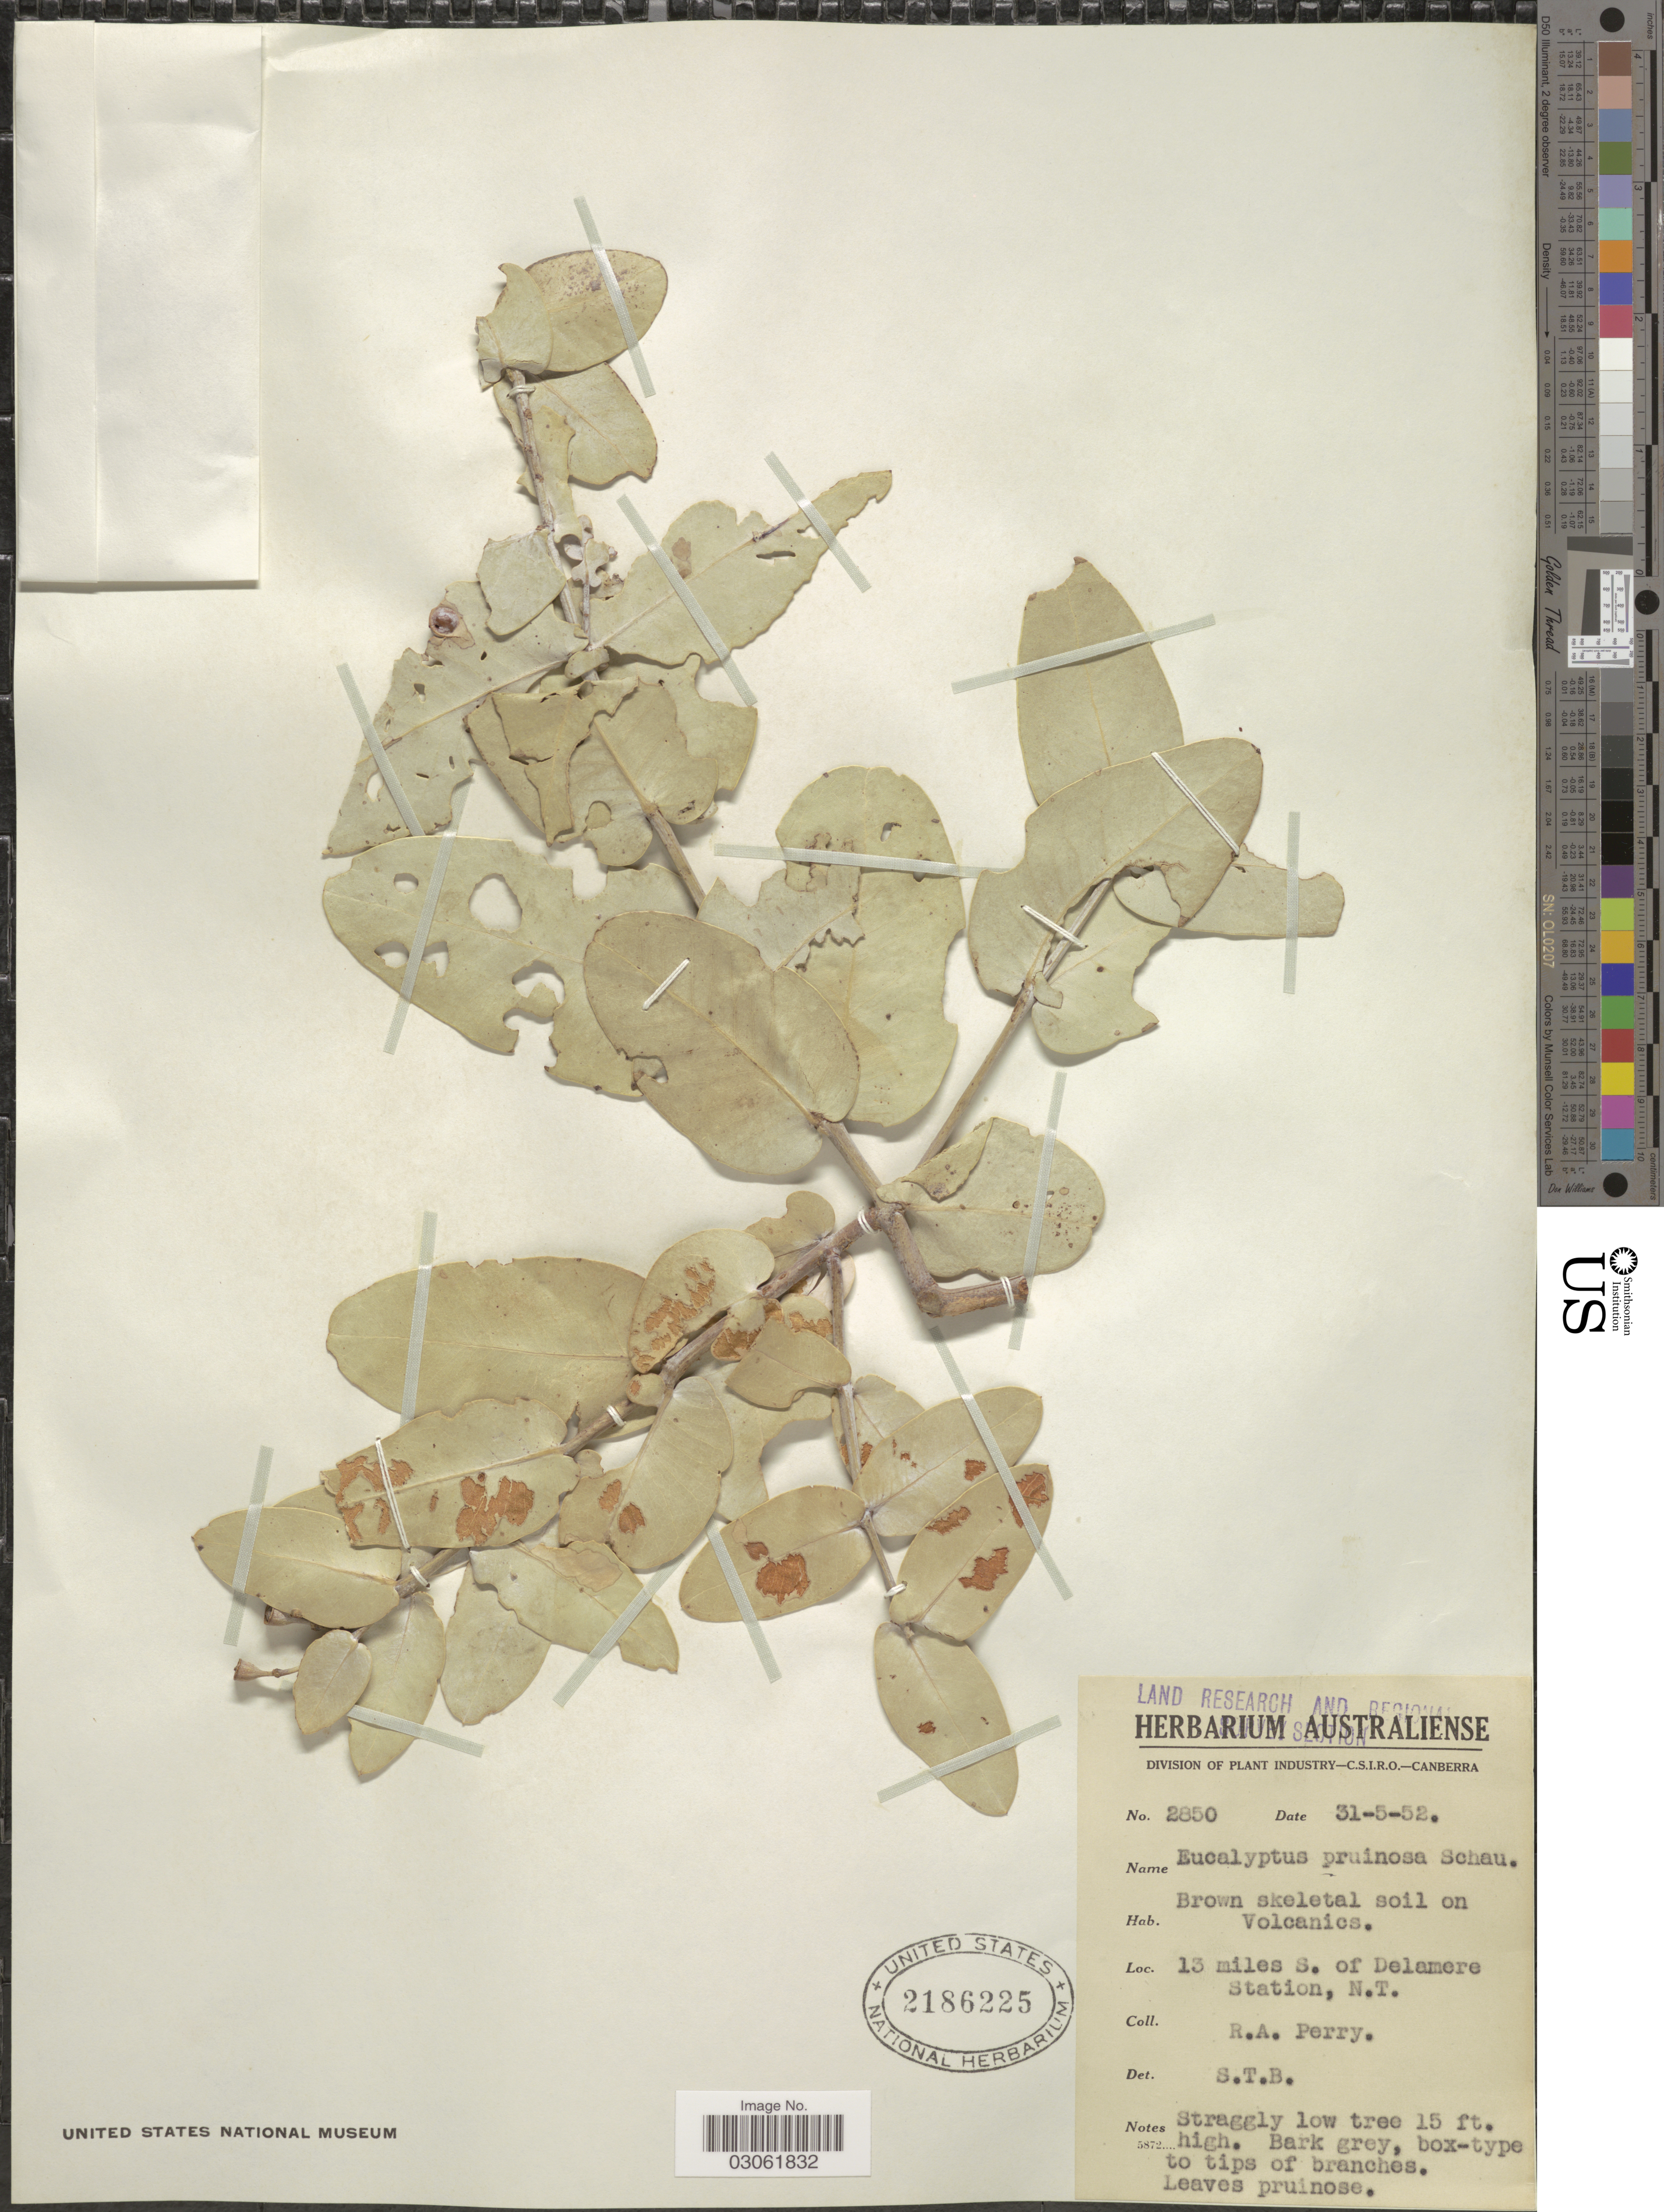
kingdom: Plantae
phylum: Tracheophyta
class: Magnoliopsida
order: Myrtales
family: Myrtaceae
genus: Eucalyptus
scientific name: Eucalyptus pruinosa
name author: Schauer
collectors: Perry, R. A.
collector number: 2850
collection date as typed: Transcribed d/m/y: 31/5/52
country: Australia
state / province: Northern Territory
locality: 13 miles S. of Delamere Station.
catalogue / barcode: US 2186225